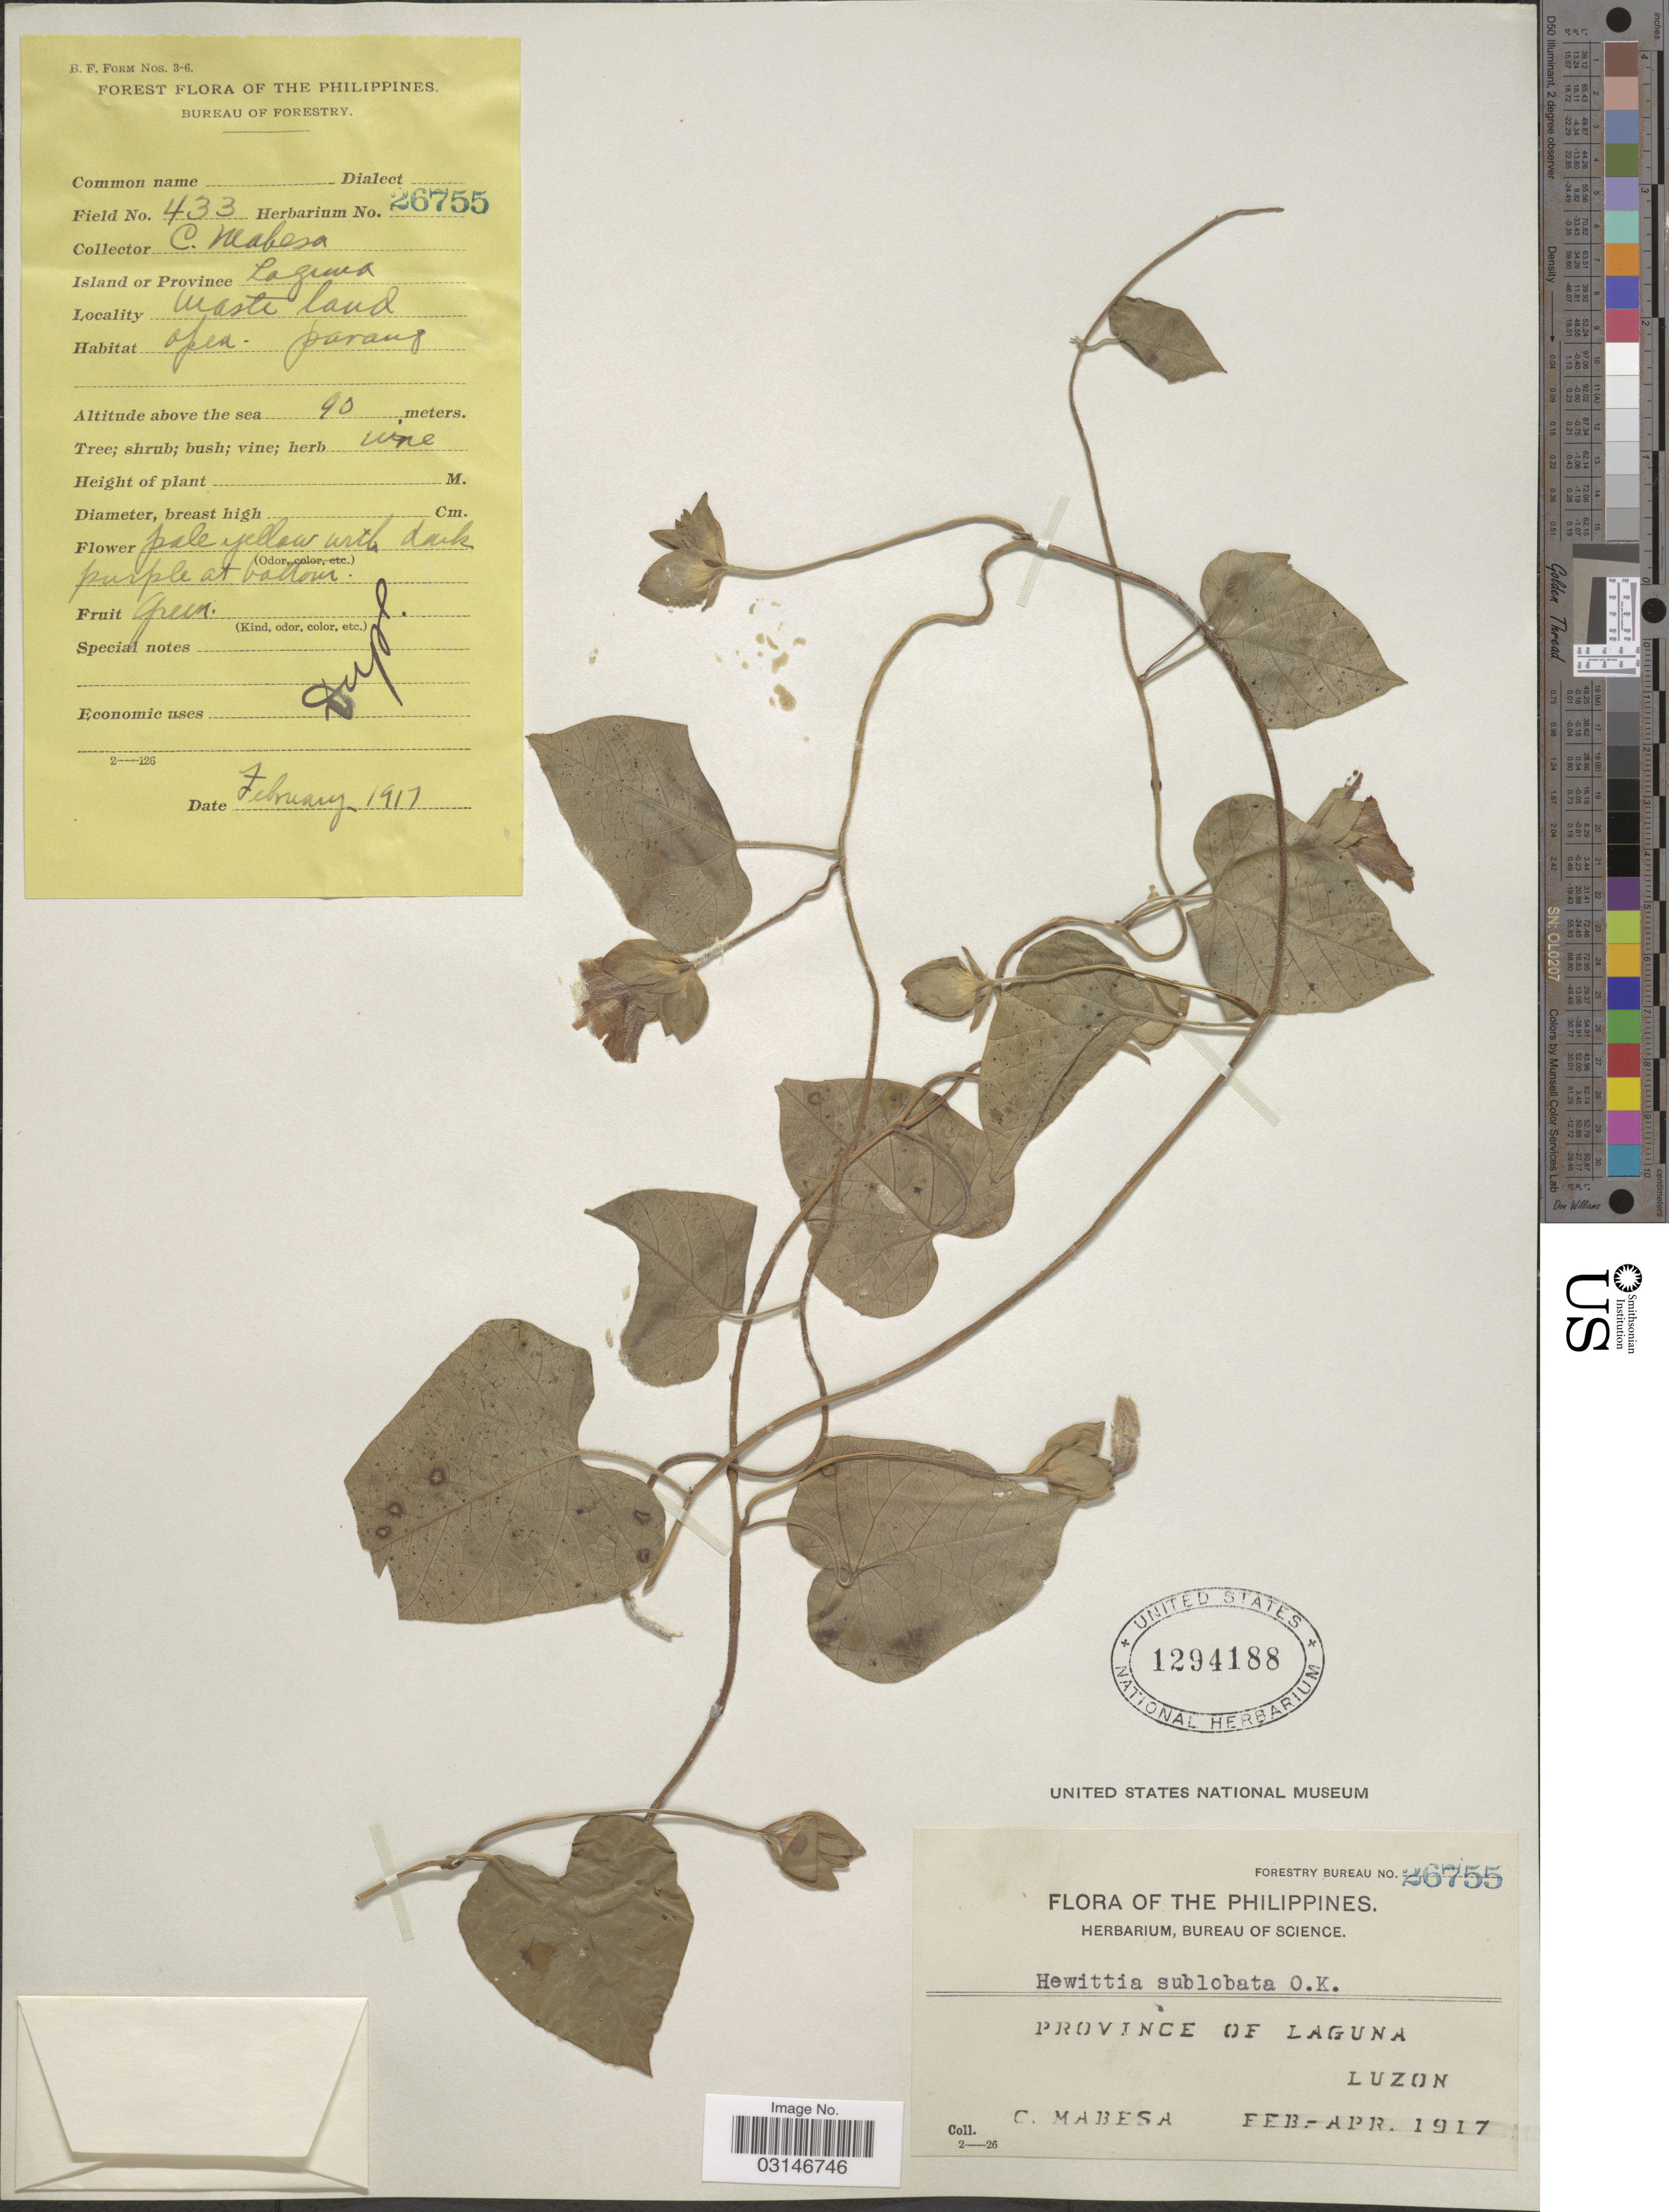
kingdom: Plantae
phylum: Tracheophyta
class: Magnoliopsida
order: Solanales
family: Convolvulaceae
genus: Hewittia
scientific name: Hewittia malabarica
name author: (L.) Suresh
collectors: C. Mabesa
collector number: Forestry Bureau 26755/433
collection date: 1917-02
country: Philippines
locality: Province of Laguna, Luzon. Waste land.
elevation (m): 90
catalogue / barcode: US 1294188